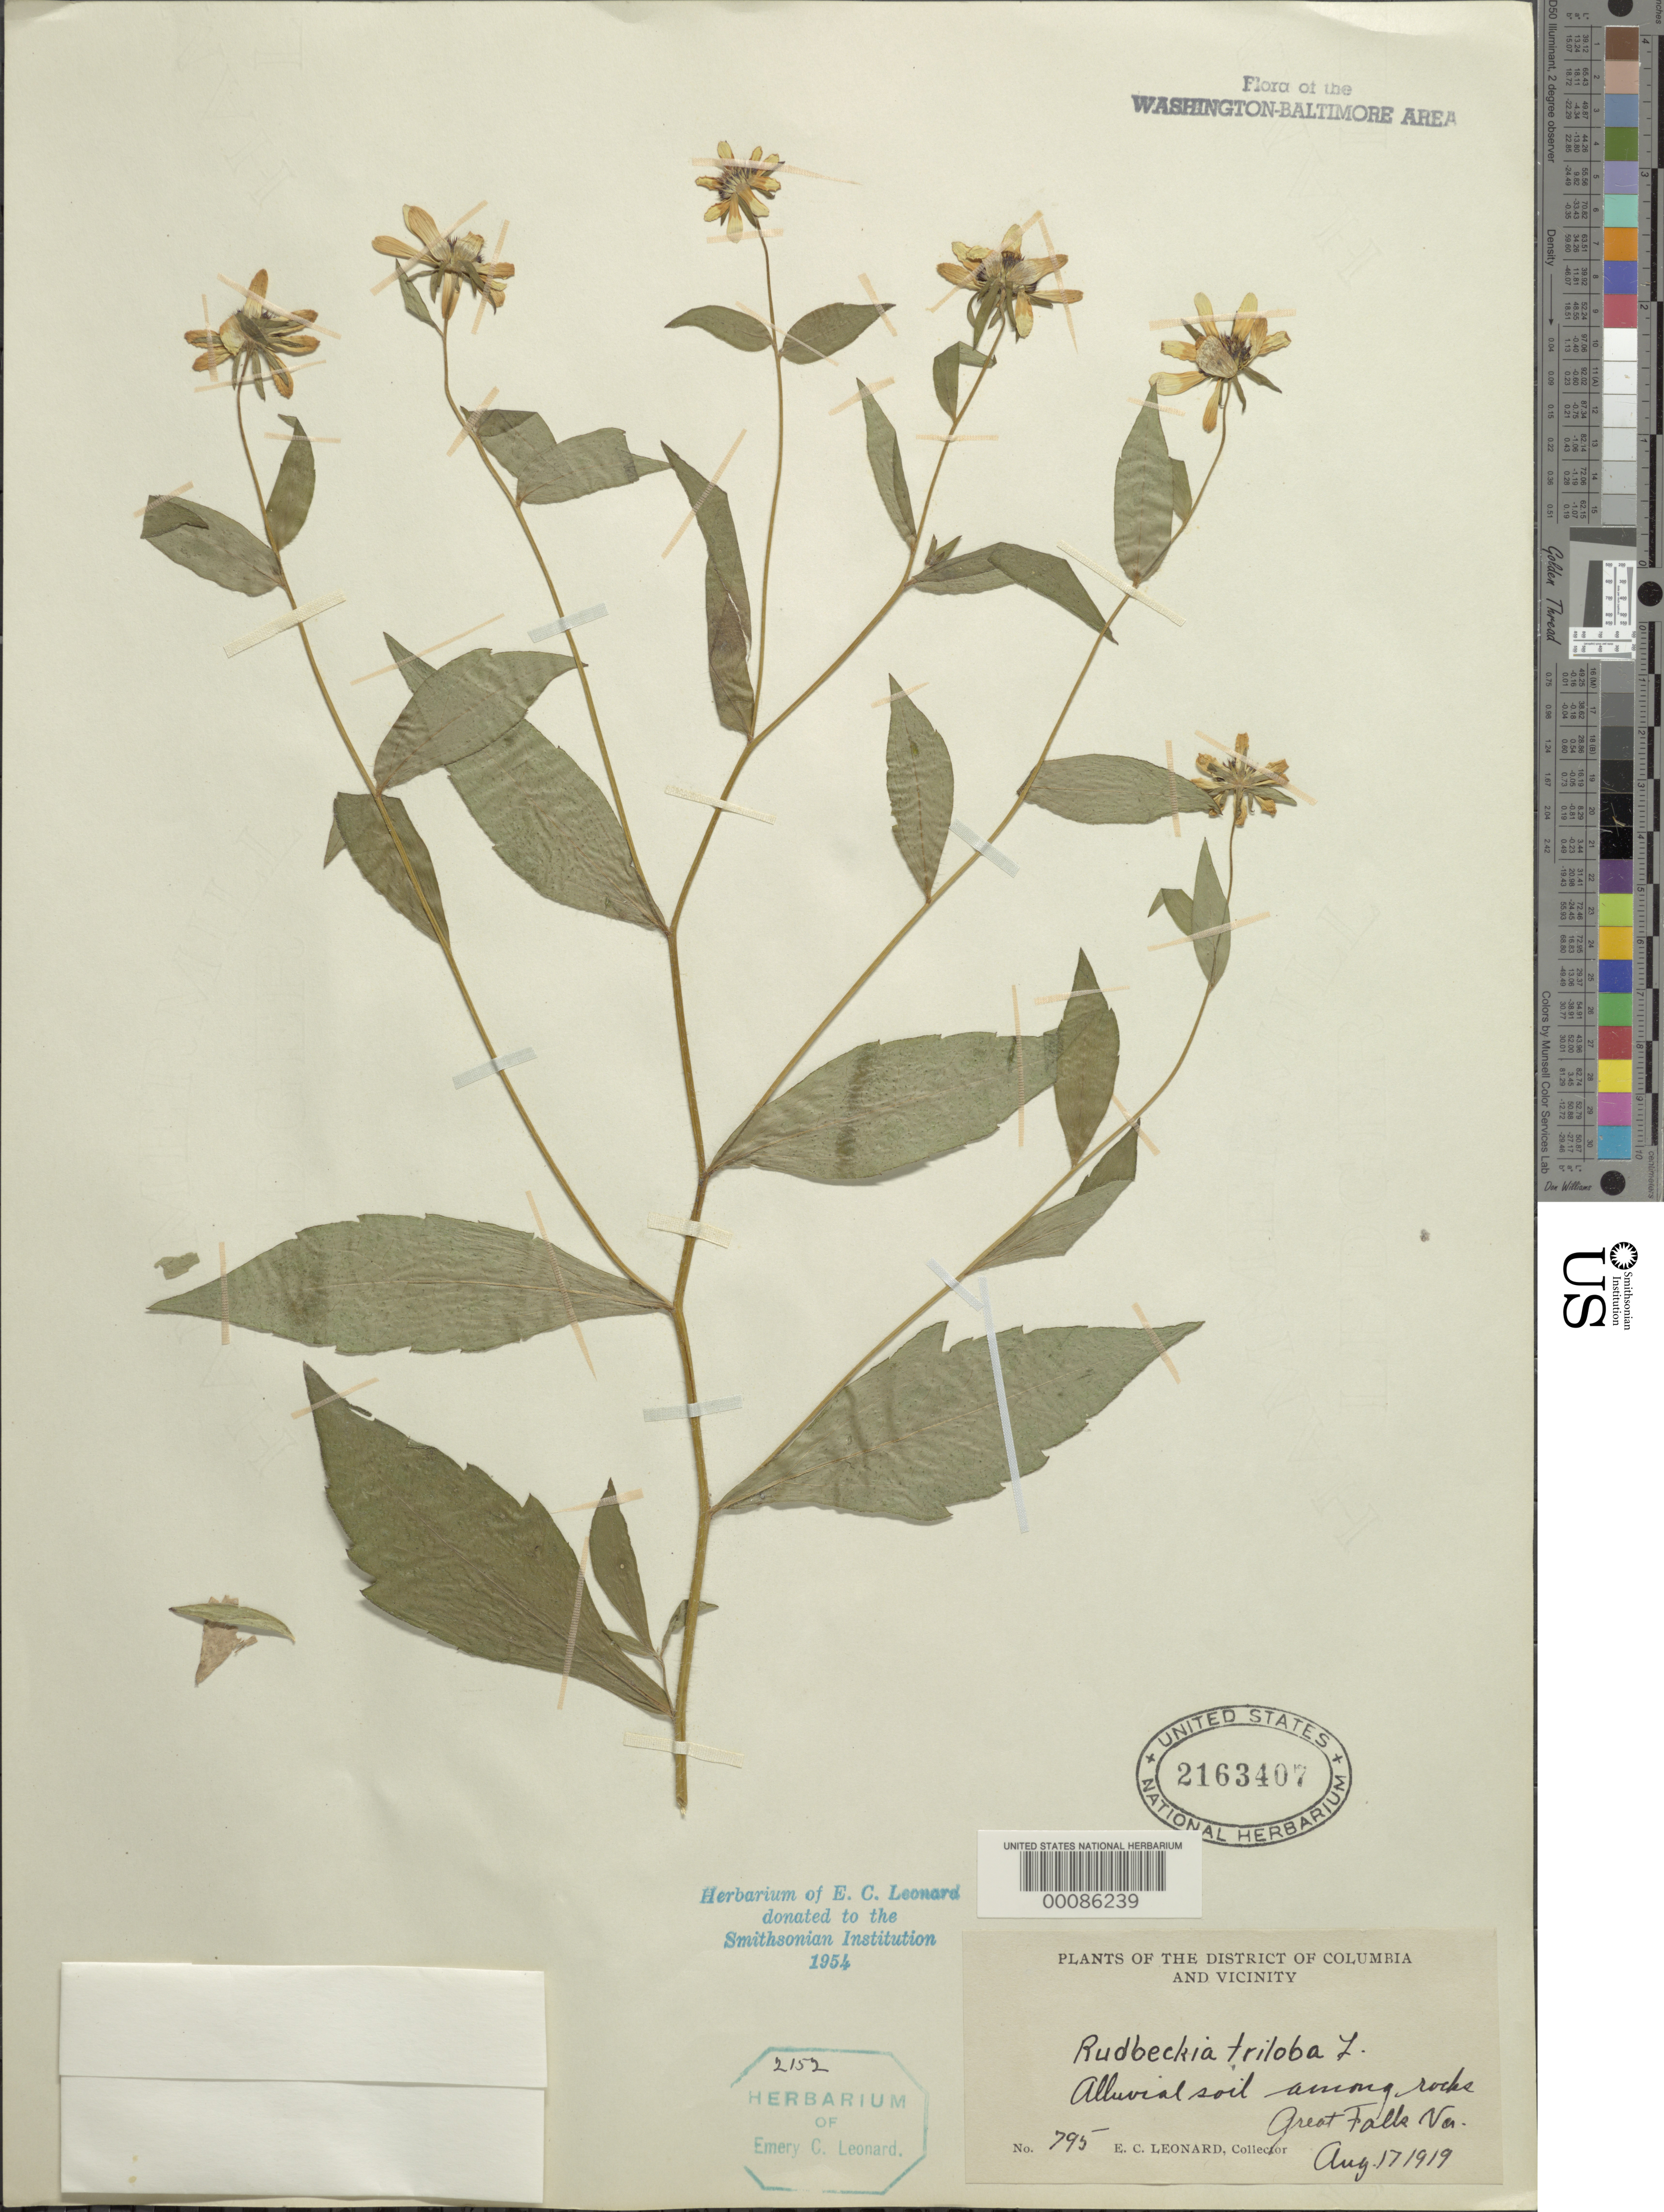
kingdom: Plantae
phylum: Tracheophyta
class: Magnoliopsida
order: Asterales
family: Asteraceae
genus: Rudbeckia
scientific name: Rudbeckia triloba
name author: L.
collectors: E. C. Leonard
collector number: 795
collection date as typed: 17 Aug 1919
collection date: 1919-08-17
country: United States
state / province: Virginia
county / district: Fairfax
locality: Great Falls C. & O. Canal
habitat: Alluvial soli among rocks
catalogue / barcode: US 2163407